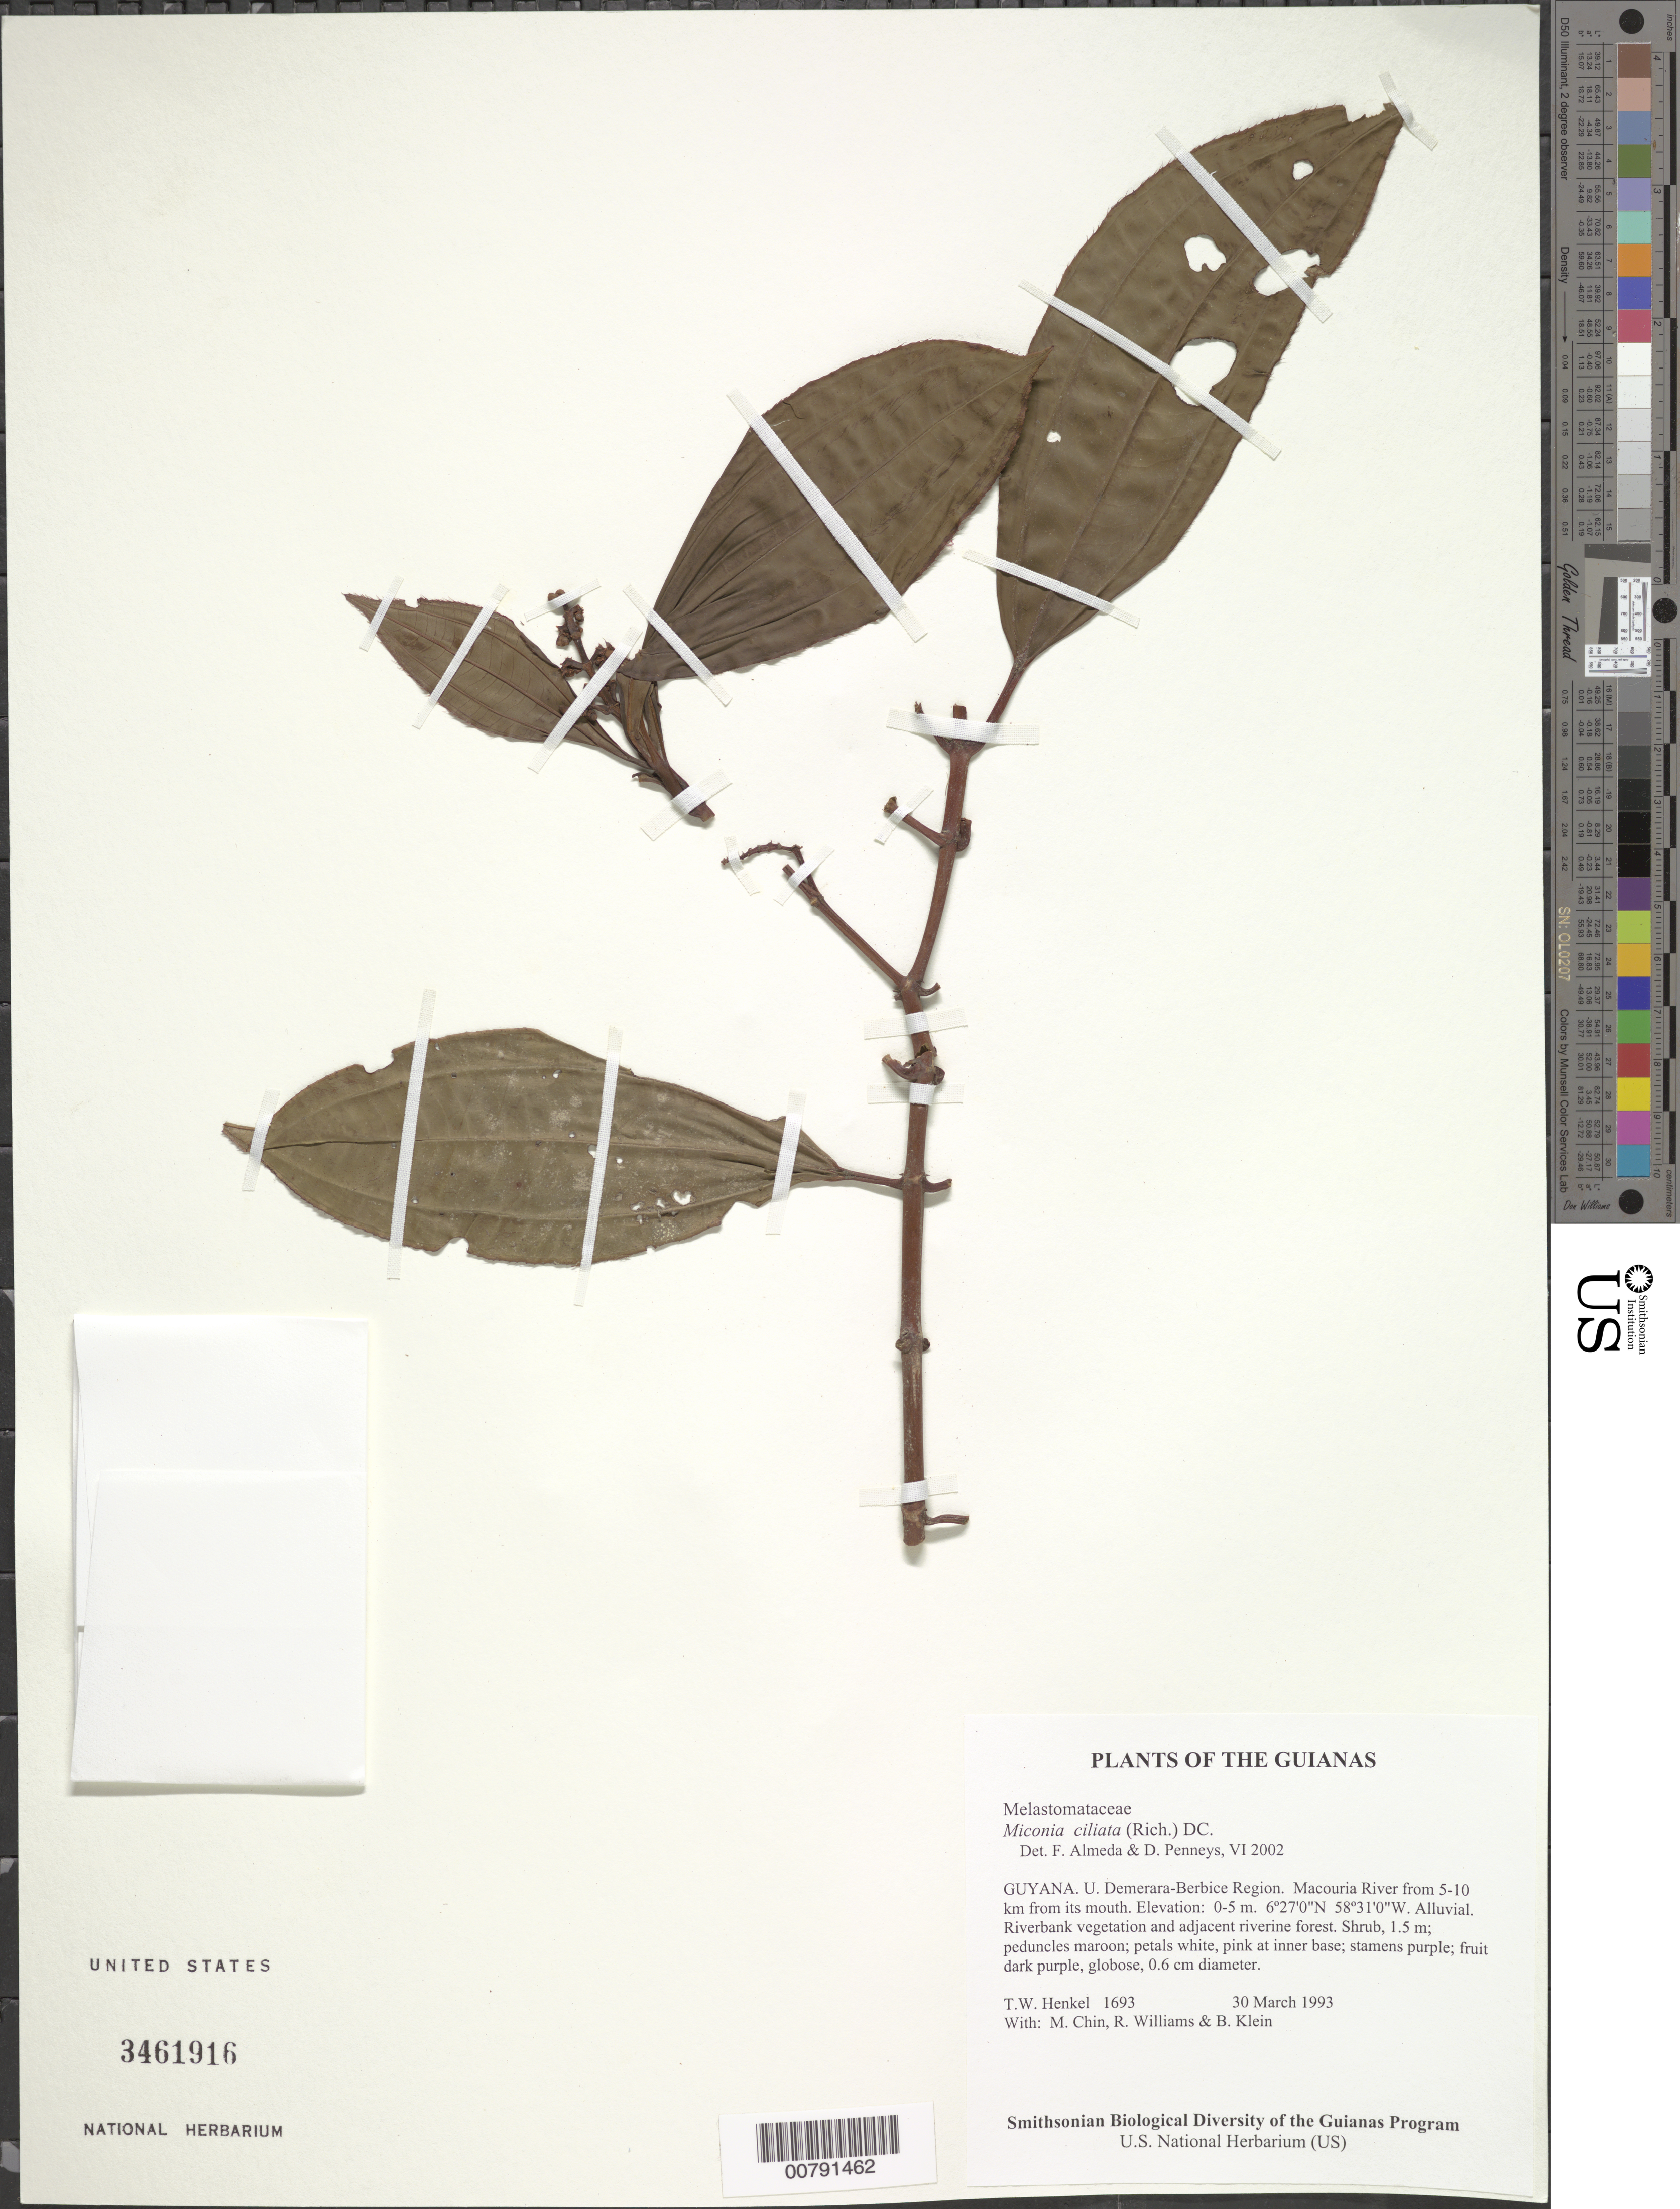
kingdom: Plantae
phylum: Tracheophyta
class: Magnoliopsida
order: Myrtales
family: Melastomataceae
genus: Miconia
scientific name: Miconia ciliata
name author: (Rich.) DC.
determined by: Almeda, F.; Penneys, D. S.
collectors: T. Henkel, M. Chin, R. Williams & B. Klein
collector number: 1693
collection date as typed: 30 March 1993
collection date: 1993-03-30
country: Guyana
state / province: U. Demerara-Berbice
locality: Macouria River from 5-10 km from its mouth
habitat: Alluvial. Riverbank vegetation and adjacent riverine forest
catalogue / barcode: US 3461916